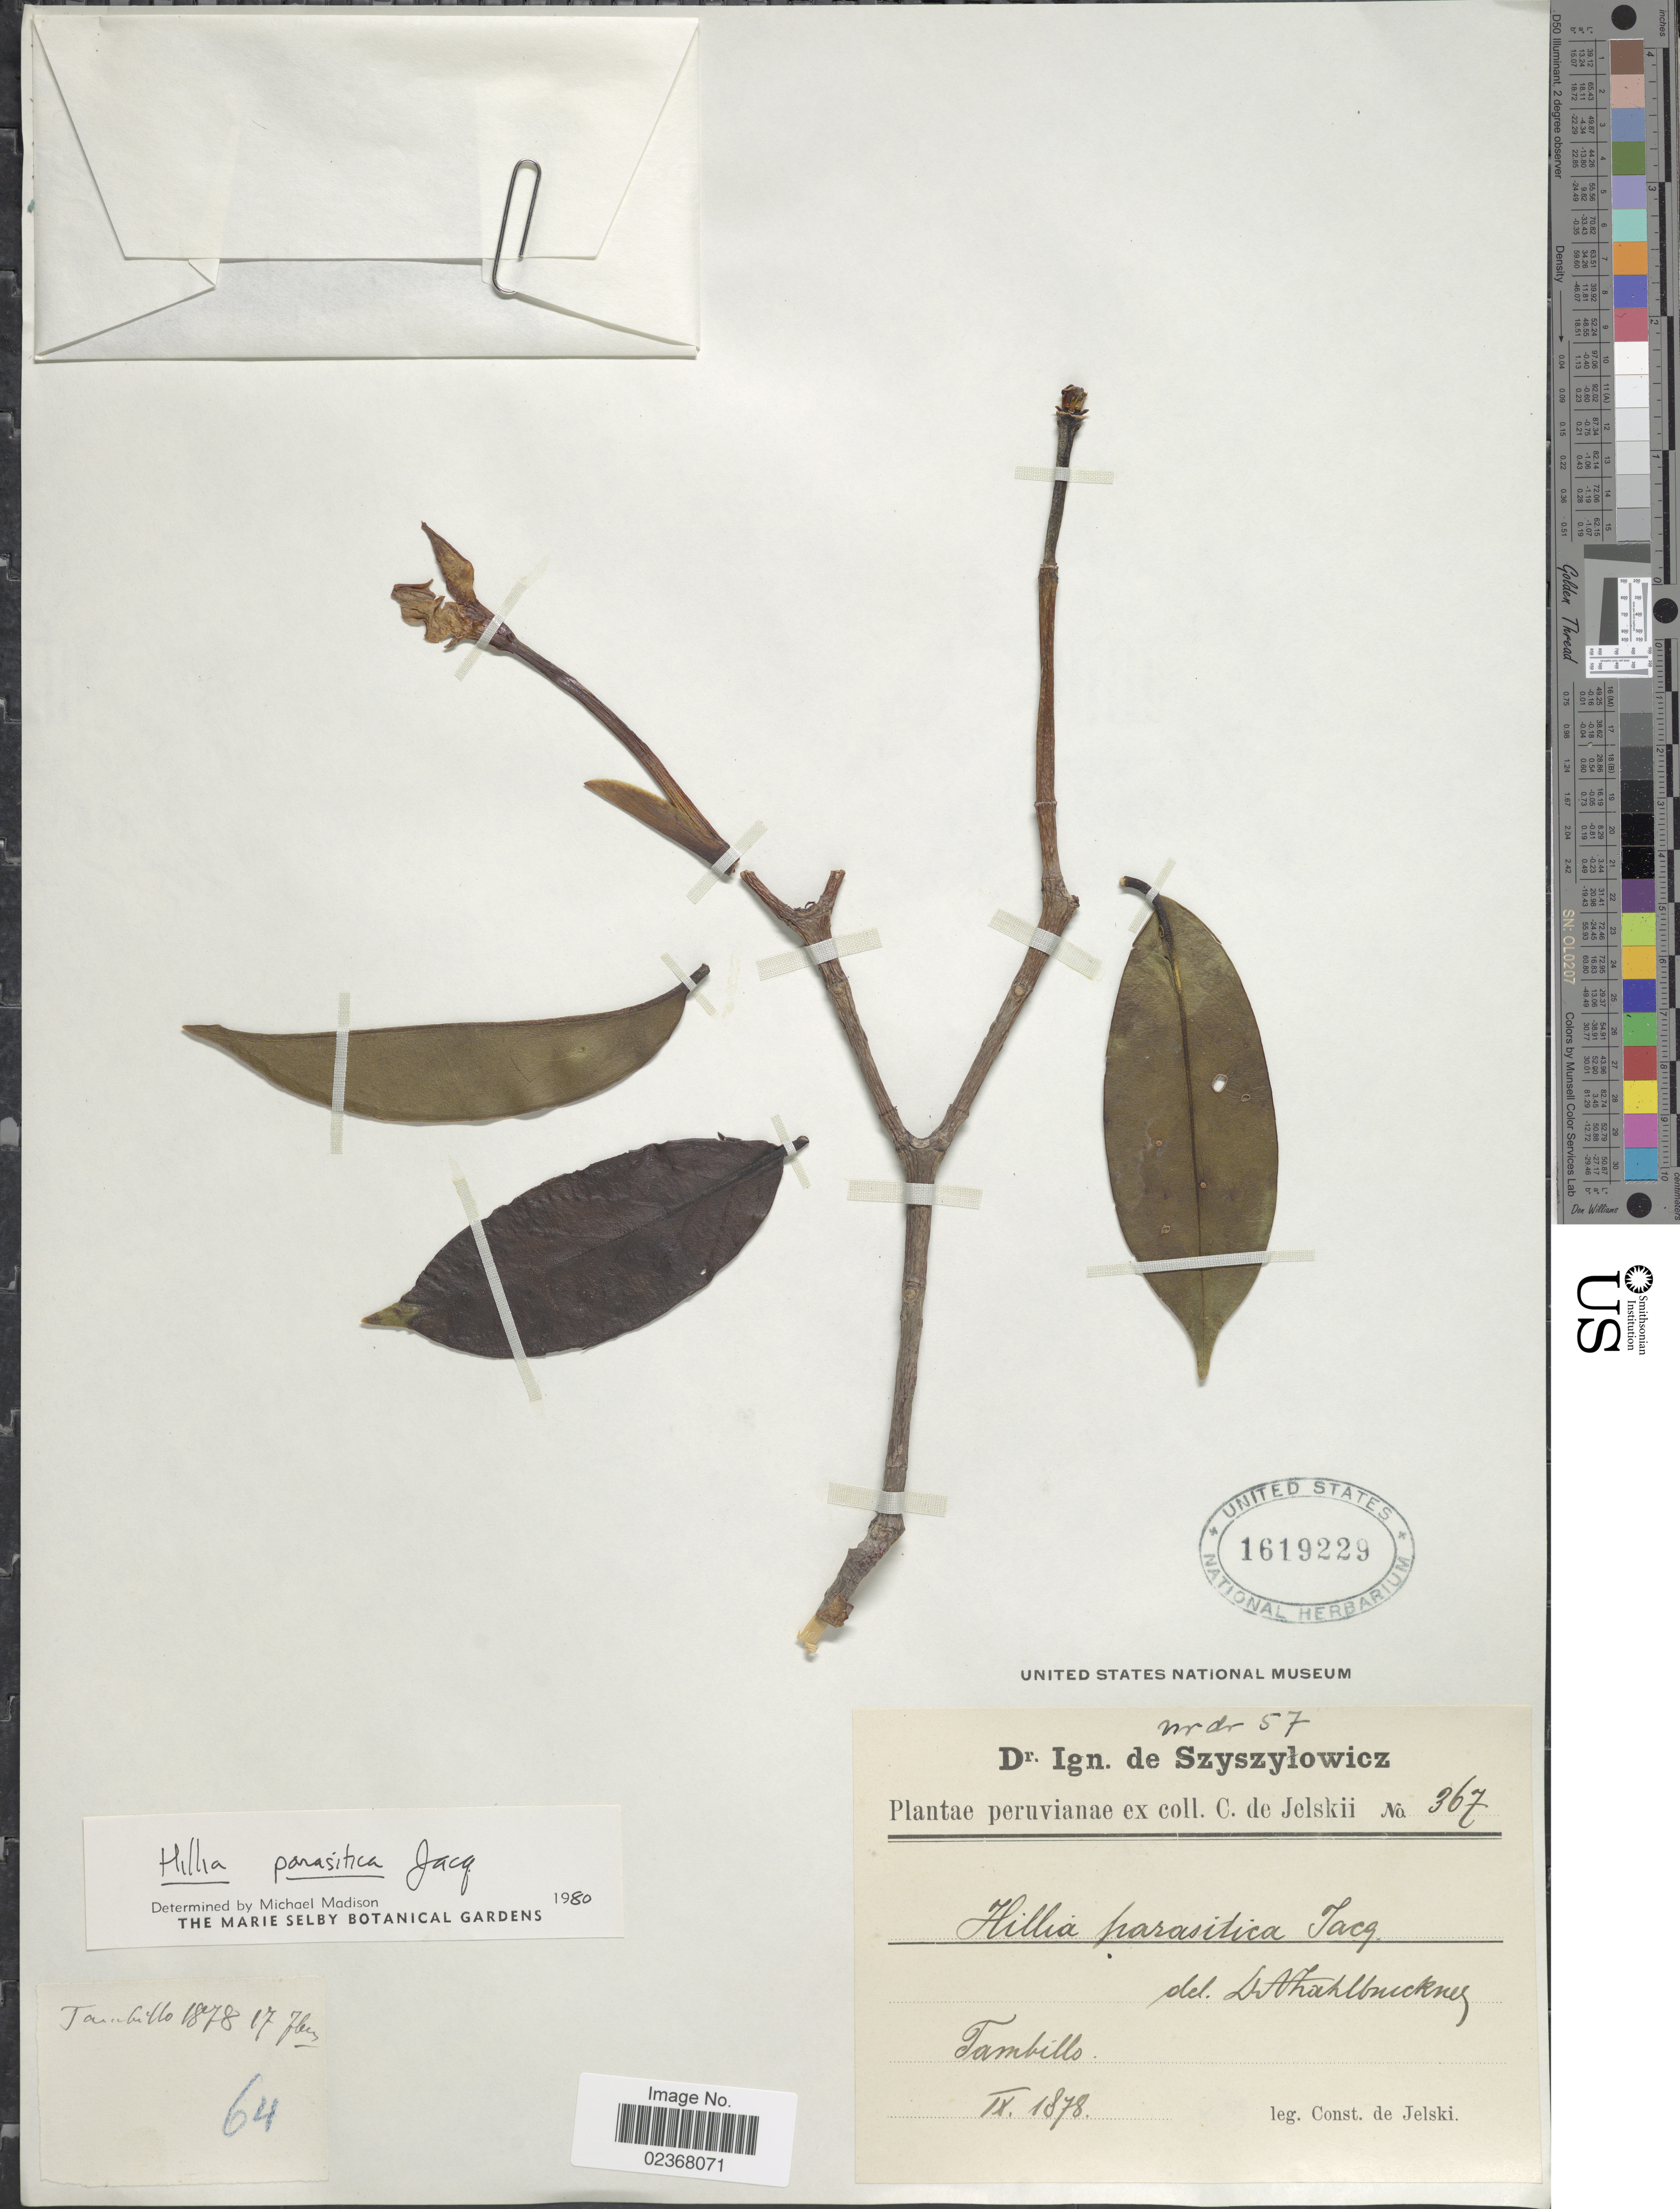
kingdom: Plantae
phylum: Tracheophyta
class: Magnoliopsida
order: Gentianales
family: Rubiaceae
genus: Hillia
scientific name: Hillia parasitica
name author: Jacq.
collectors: C. von Jelski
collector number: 367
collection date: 1878-09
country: Peru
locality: Tambills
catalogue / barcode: US 1619229